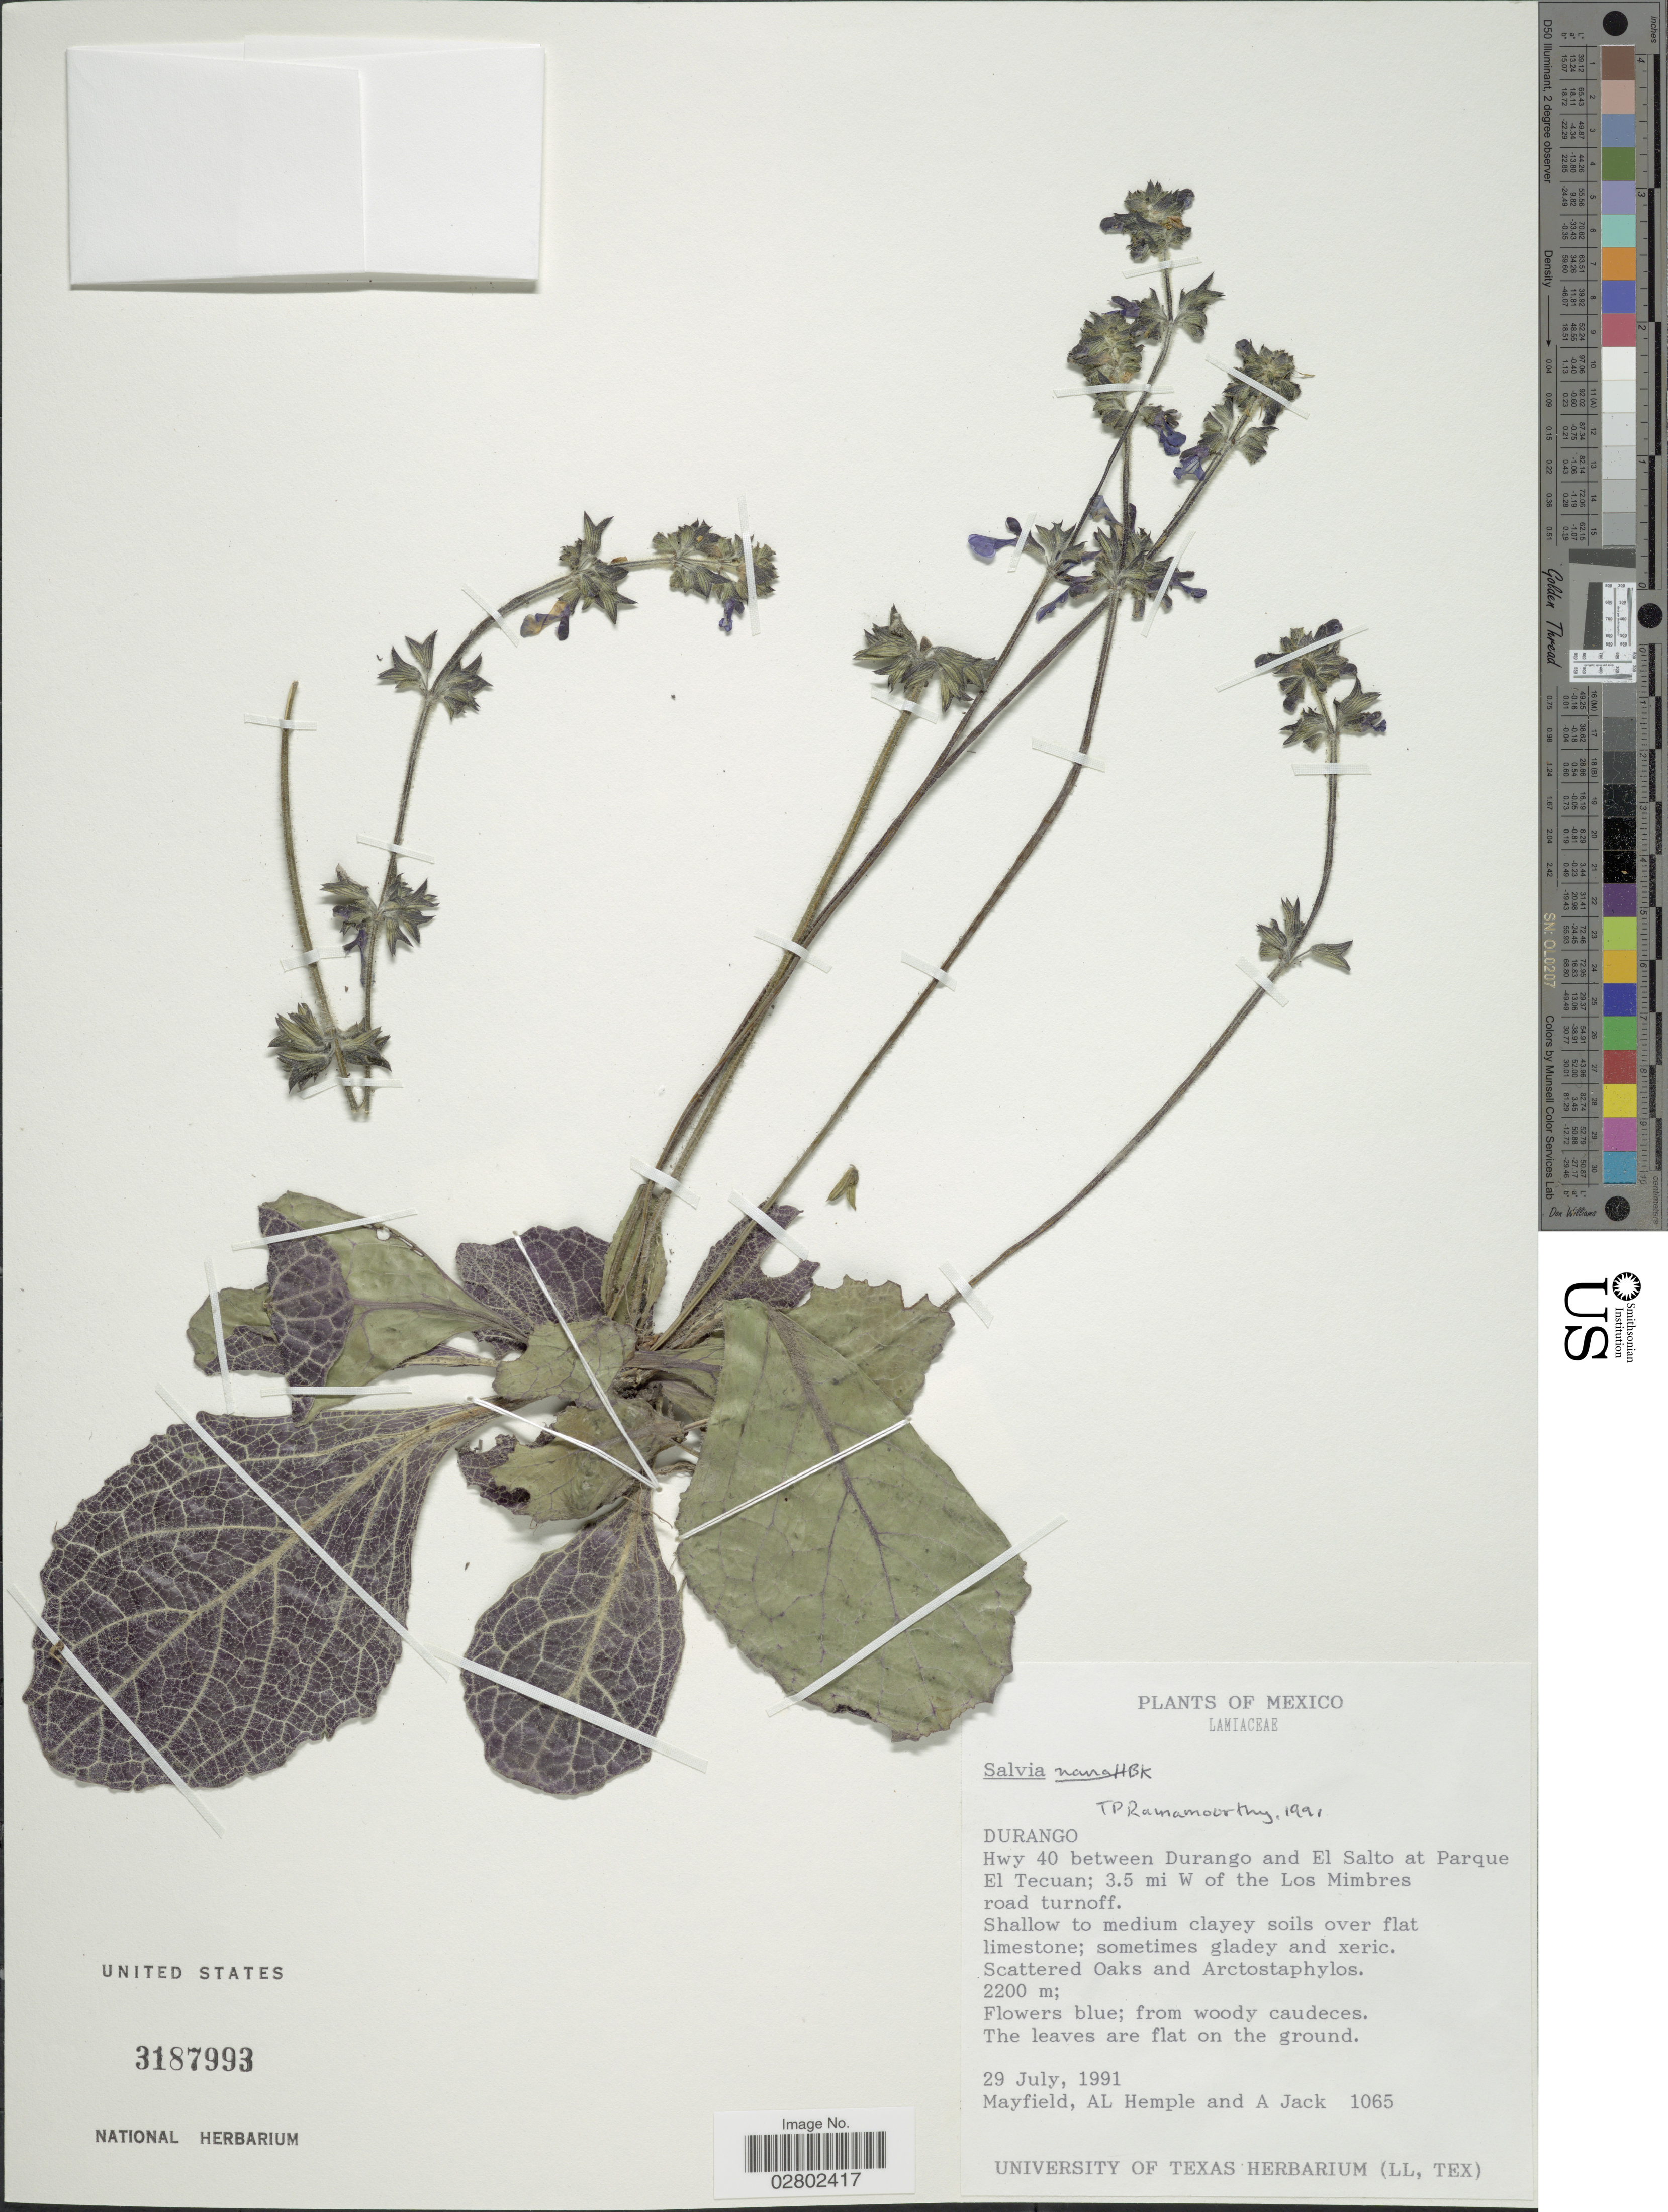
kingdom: Plantae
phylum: Tracheophyta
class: Magnoliopsida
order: Lamiales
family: Lamiaceae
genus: Salvia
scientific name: Salvia nana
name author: Kunth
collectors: Mayfield, A. Hemple & A. Jack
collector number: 1065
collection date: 1991-07-29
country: Mexico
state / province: Durango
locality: Hwy 40 between Durango and El Salto at Parque El Tecuan; 3.5 mi W of the Los Mimbres road turnoff.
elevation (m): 2200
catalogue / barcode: US 3187993